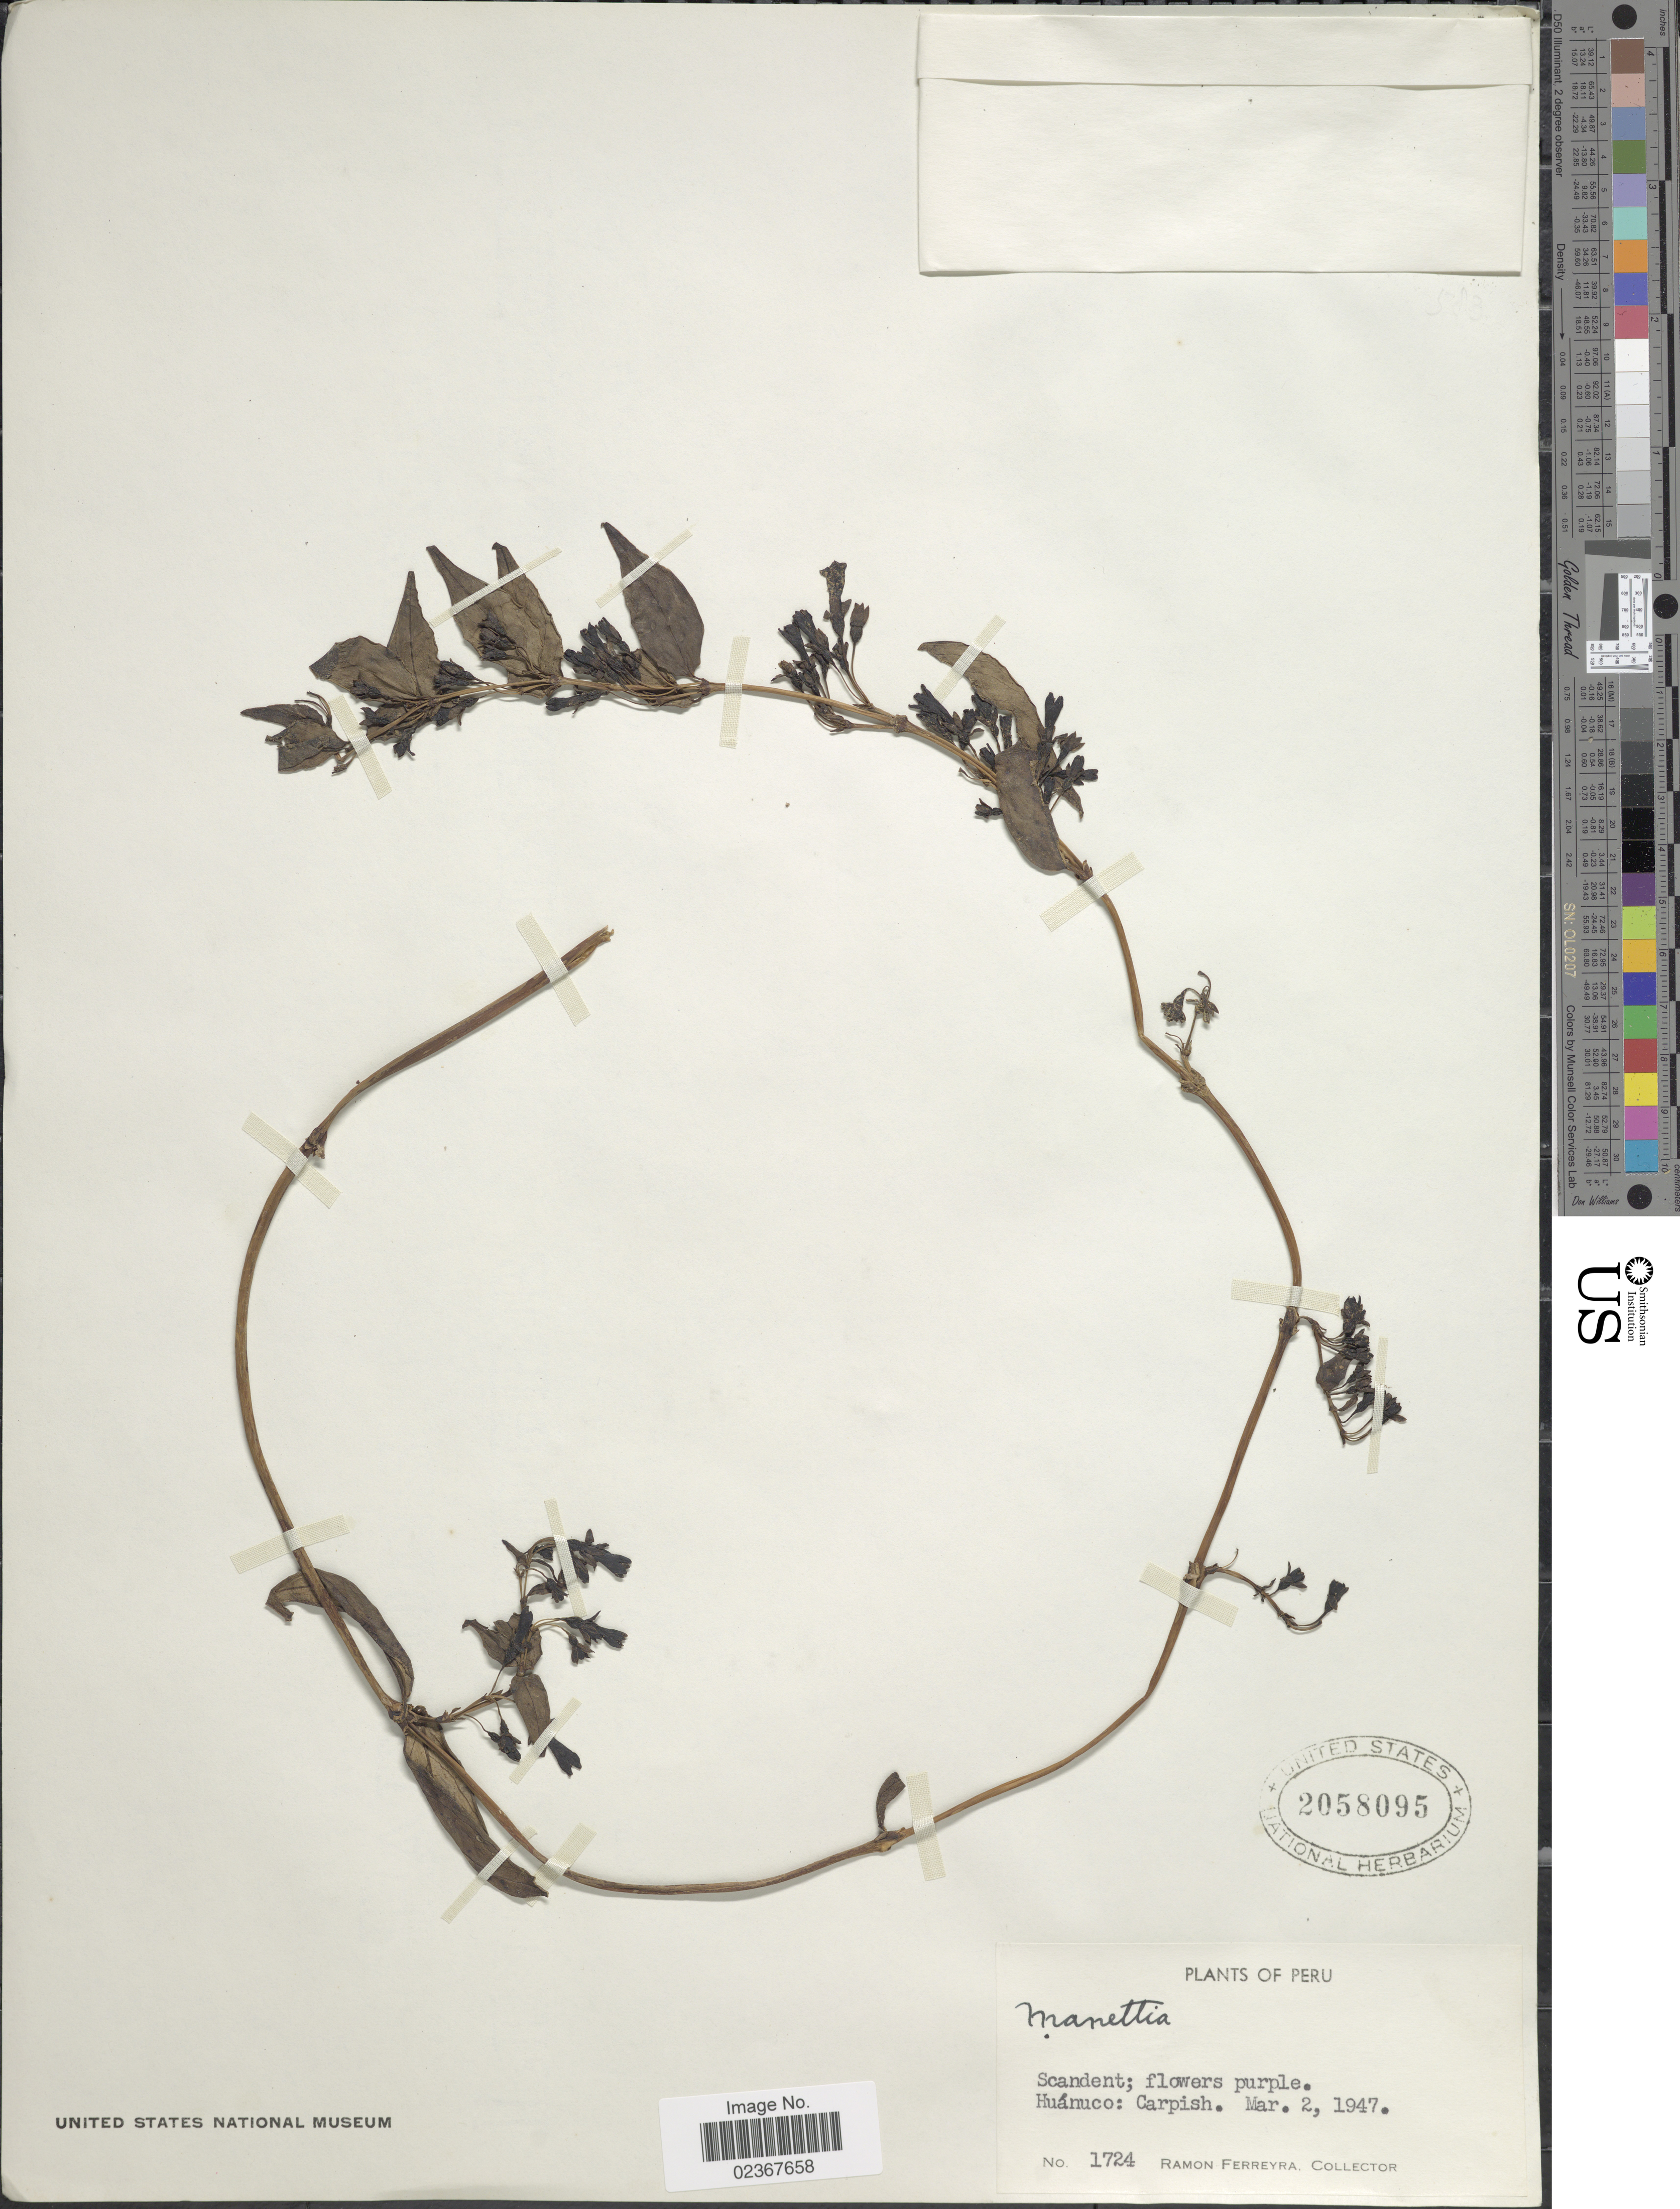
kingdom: Plantae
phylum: Tracheophyta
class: Magnoliopsida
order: Gentianales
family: Rubiaceae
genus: Manettia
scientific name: Manettia sp.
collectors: R. A. Ferreyra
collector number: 1724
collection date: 1947-03-02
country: Peru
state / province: Huánuco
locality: Carpish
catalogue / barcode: US 2058095